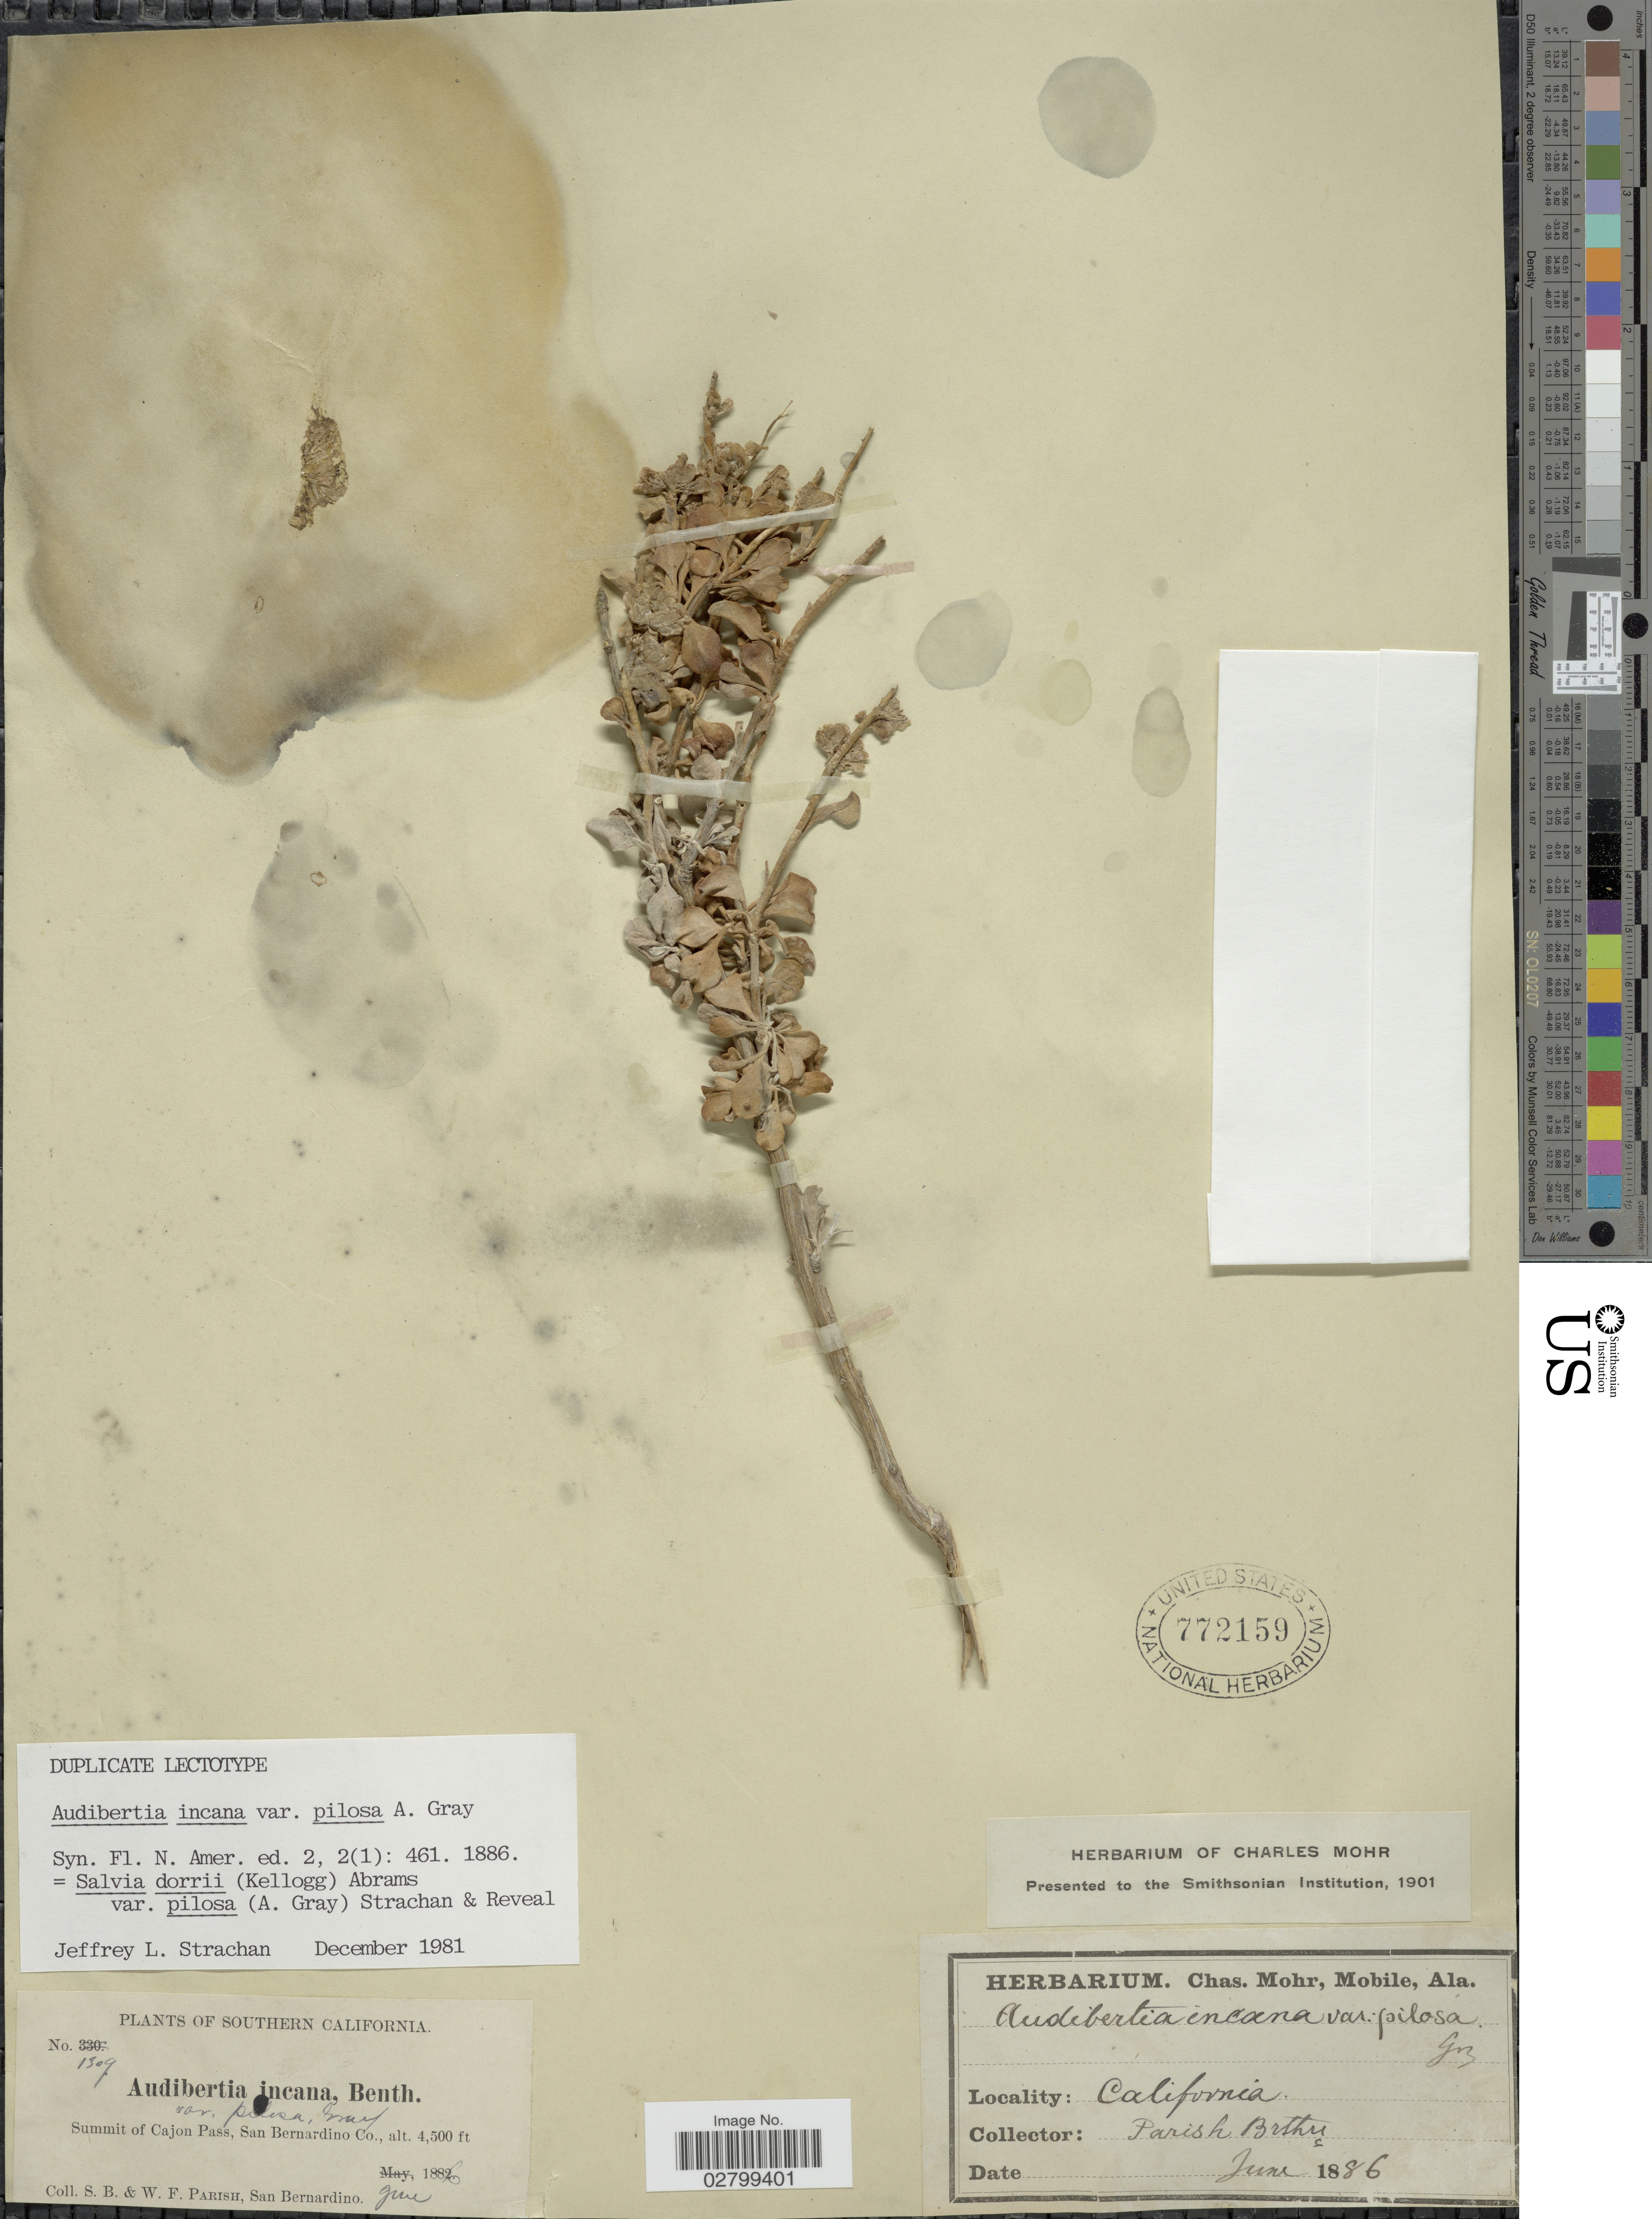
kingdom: Plantae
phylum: Tracheophyta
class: Magnoliopsida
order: Lamiales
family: Lamiaceae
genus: Salvia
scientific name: Salvia dorrii var. pilosa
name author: (A. Gray) Strachan & Reveal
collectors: S. B. Parish & W. F. Parish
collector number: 1309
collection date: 1886-06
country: United States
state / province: California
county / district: San Bernardino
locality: Southern California. Summit of Cajon Pass, San Bernardino Co.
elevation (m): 1372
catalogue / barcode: US 772159